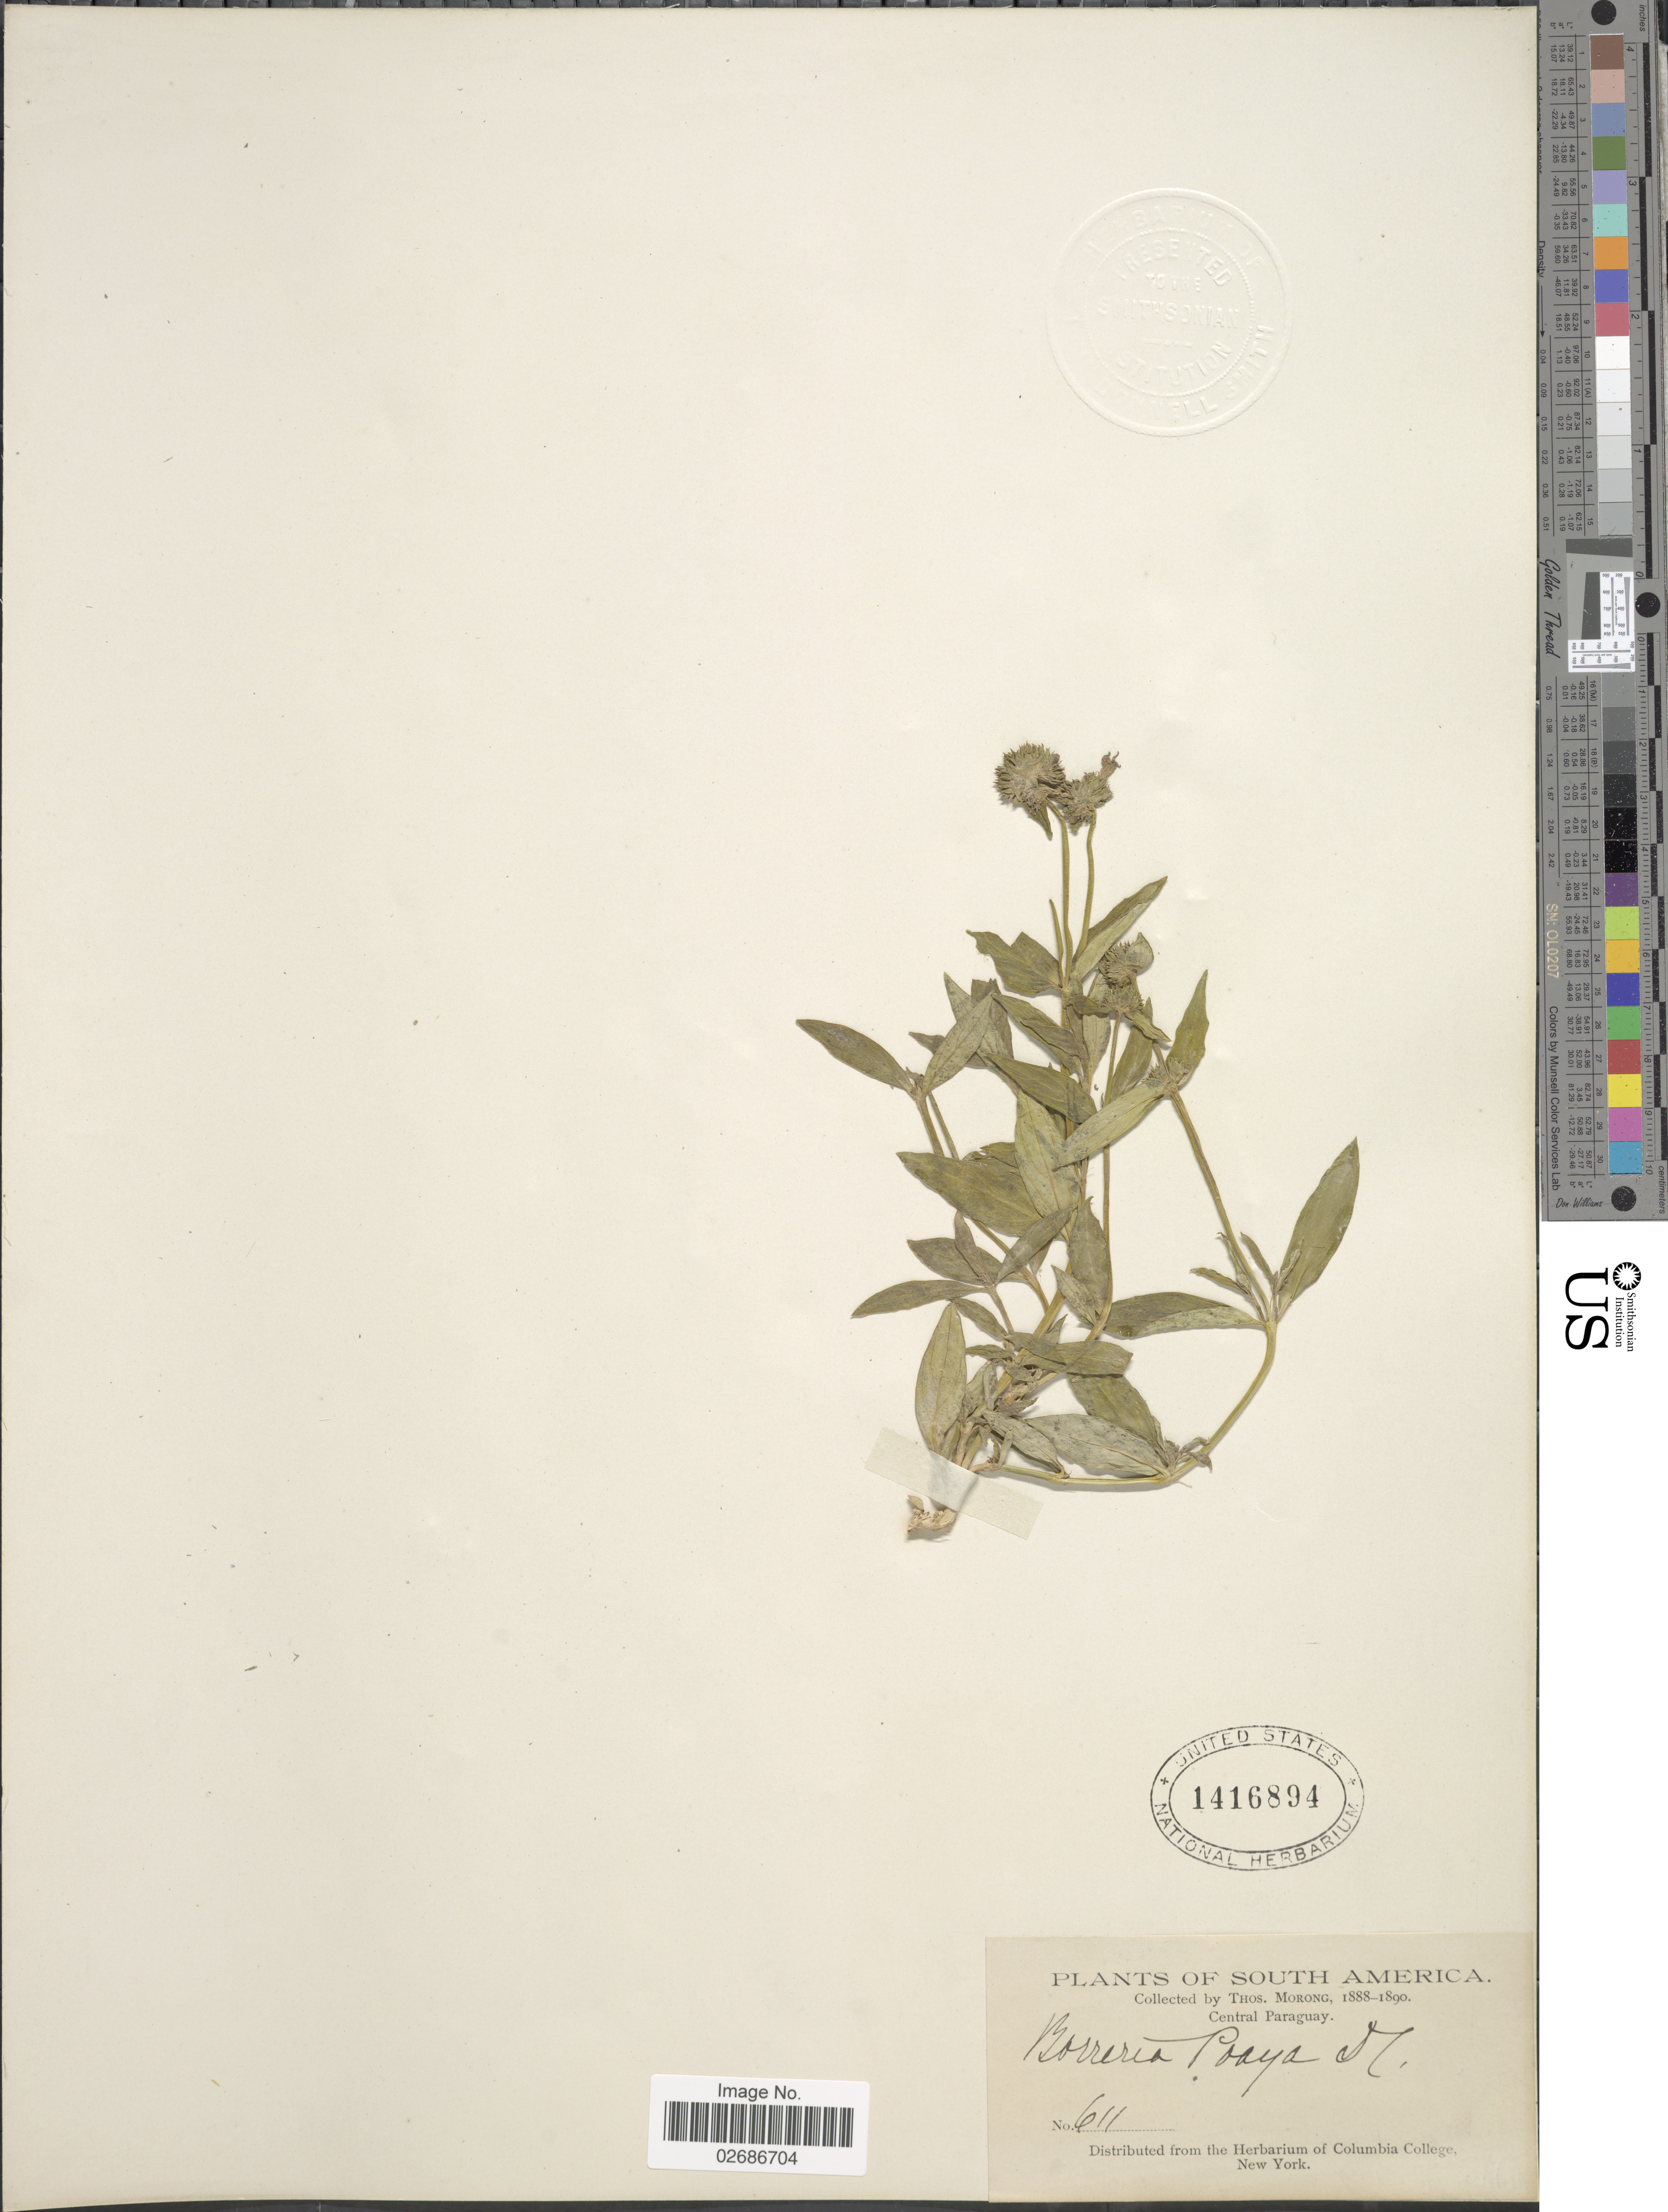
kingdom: Plantae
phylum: Tracheophyta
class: Magnoliopsida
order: Gentianales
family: Rubiaceae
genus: Borreria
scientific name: Borreria poaya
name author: (A. St.-Hil.) DC.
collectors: ex herb. T. Morong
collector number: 611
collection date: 1888/1890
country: Paraguay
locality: Central Paraguay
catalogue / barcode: US 1416894